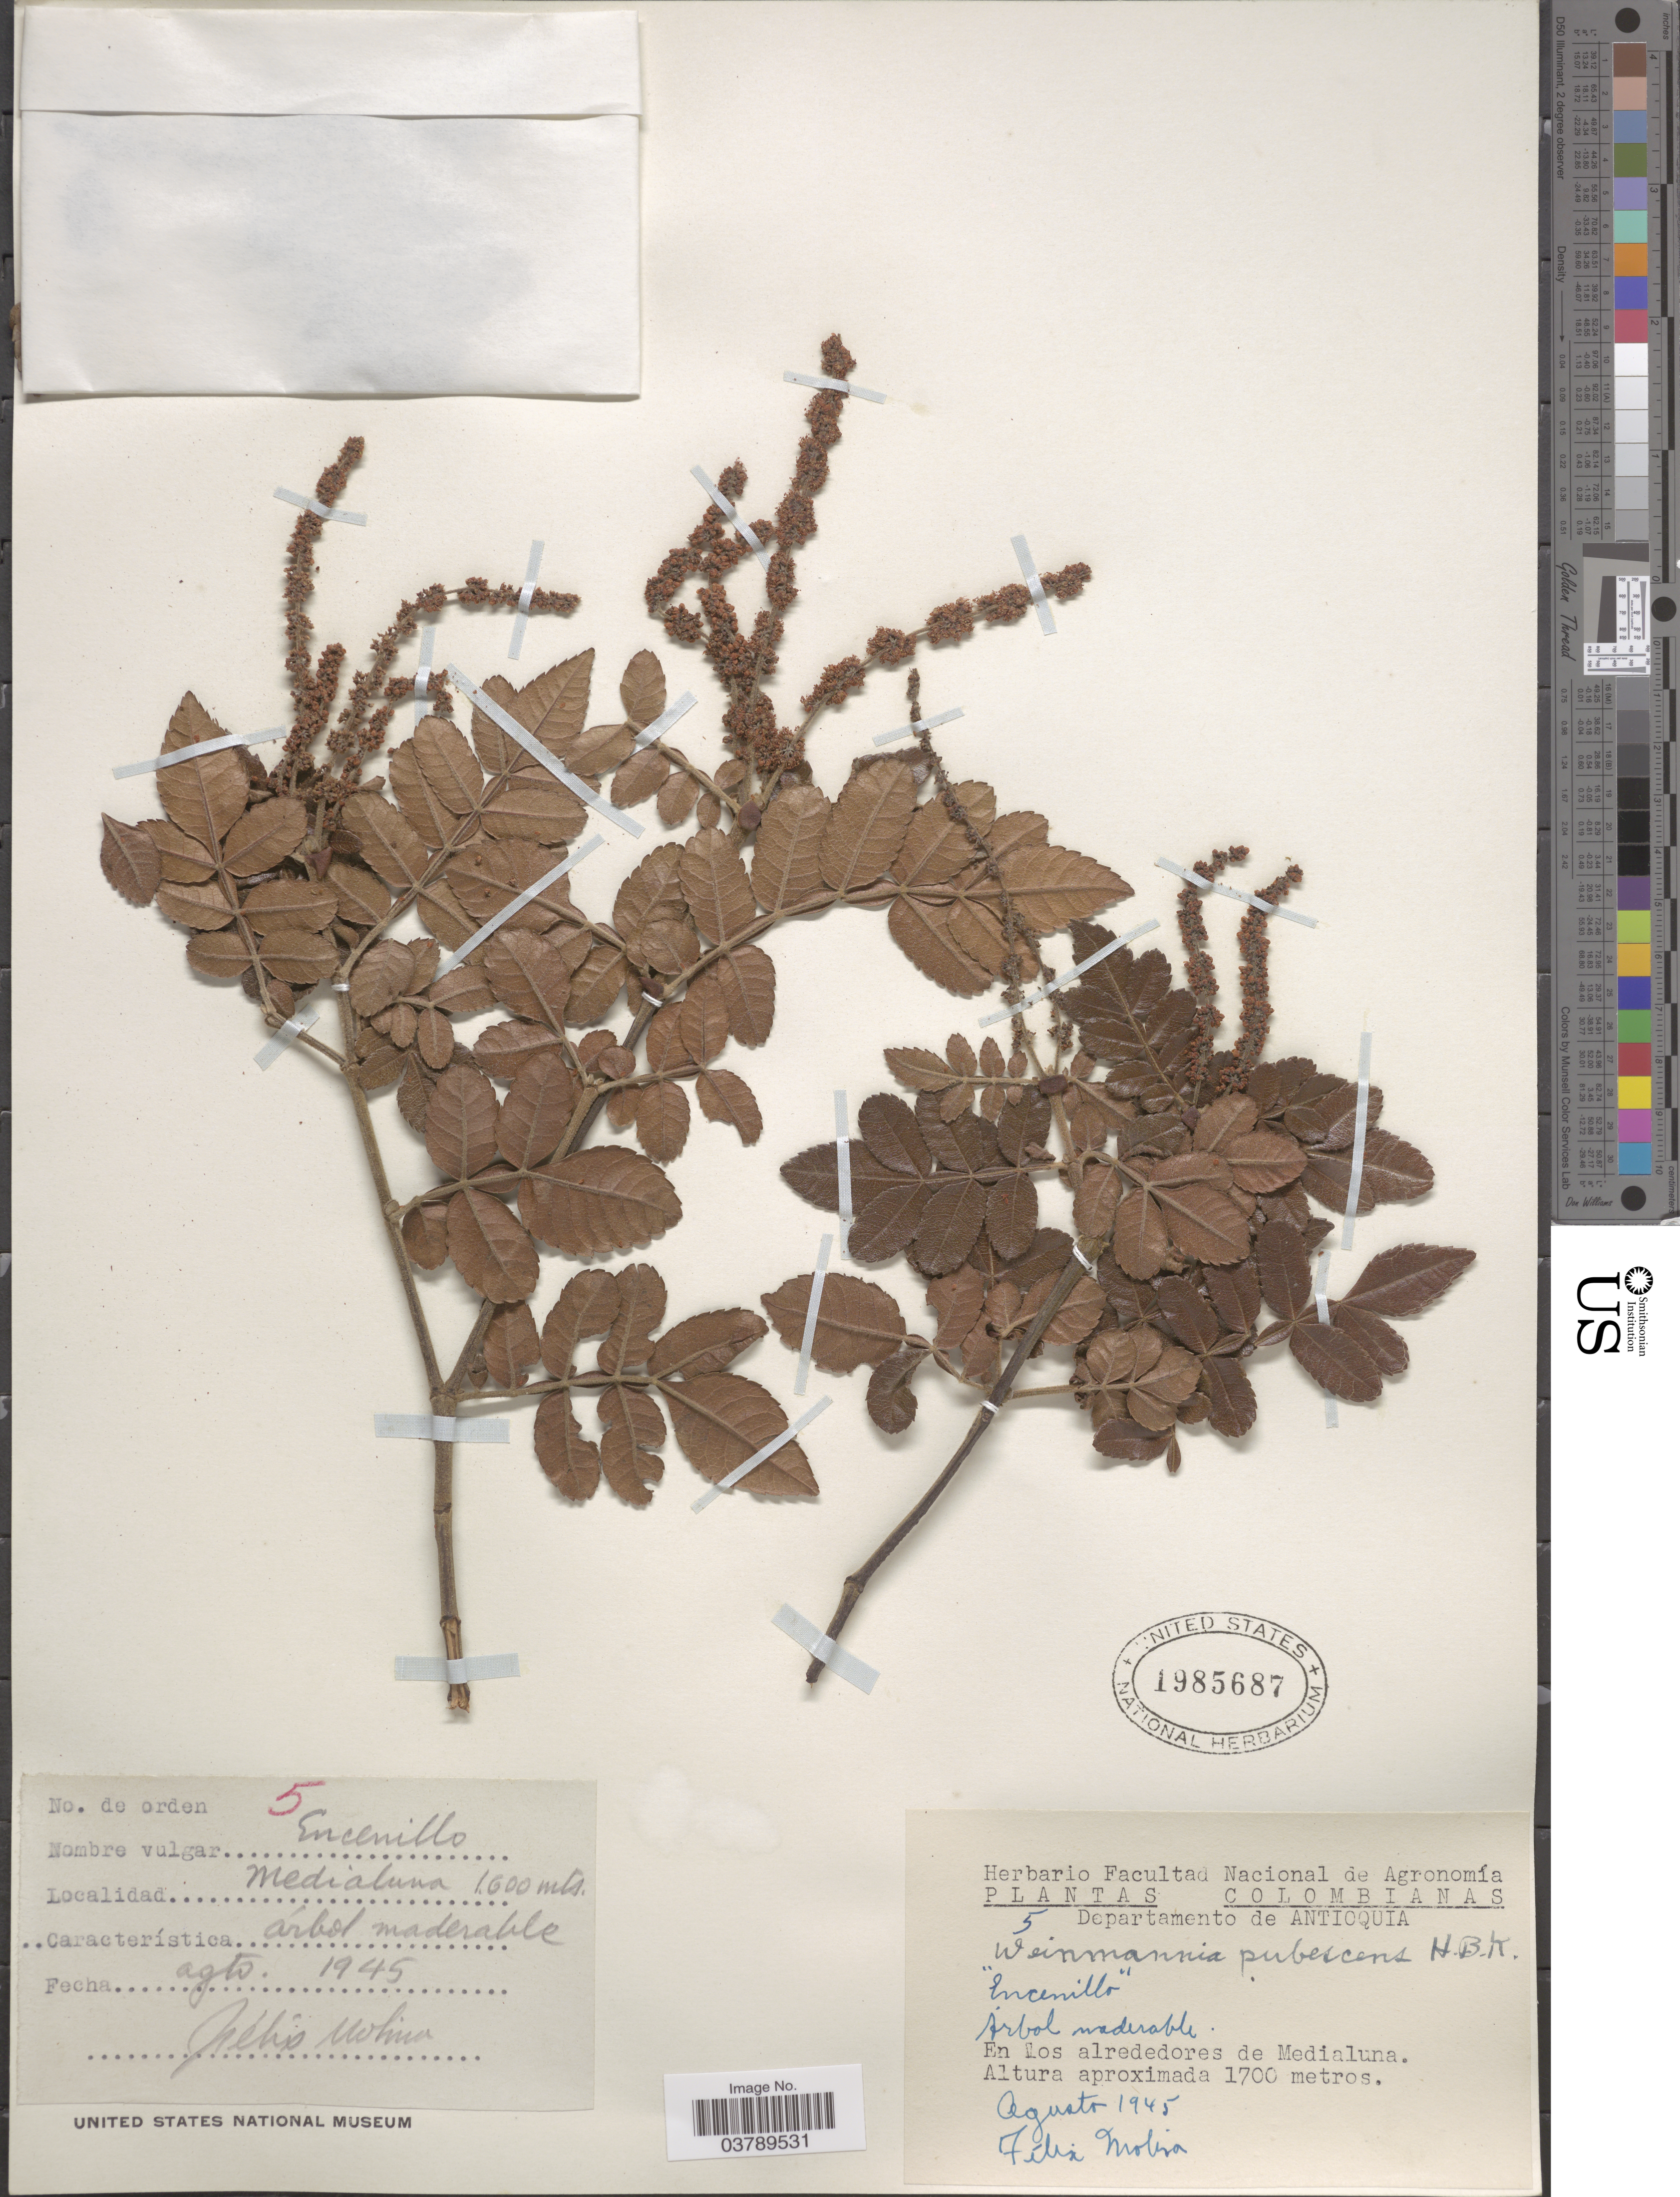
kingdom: Plantae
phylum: Tracheophyta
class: Magnoliopsida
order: Oxalidales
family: Cunoniaceae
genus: Weinmannia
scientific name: Weinmannia pubescens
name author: Kunth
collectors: F. Molina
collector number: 5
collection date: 1945-08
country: Colombia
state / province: Antioquia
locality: Departamento de Antioquia. En los alrededores de Medialuna.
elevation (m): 1700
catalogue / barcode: US 1985687